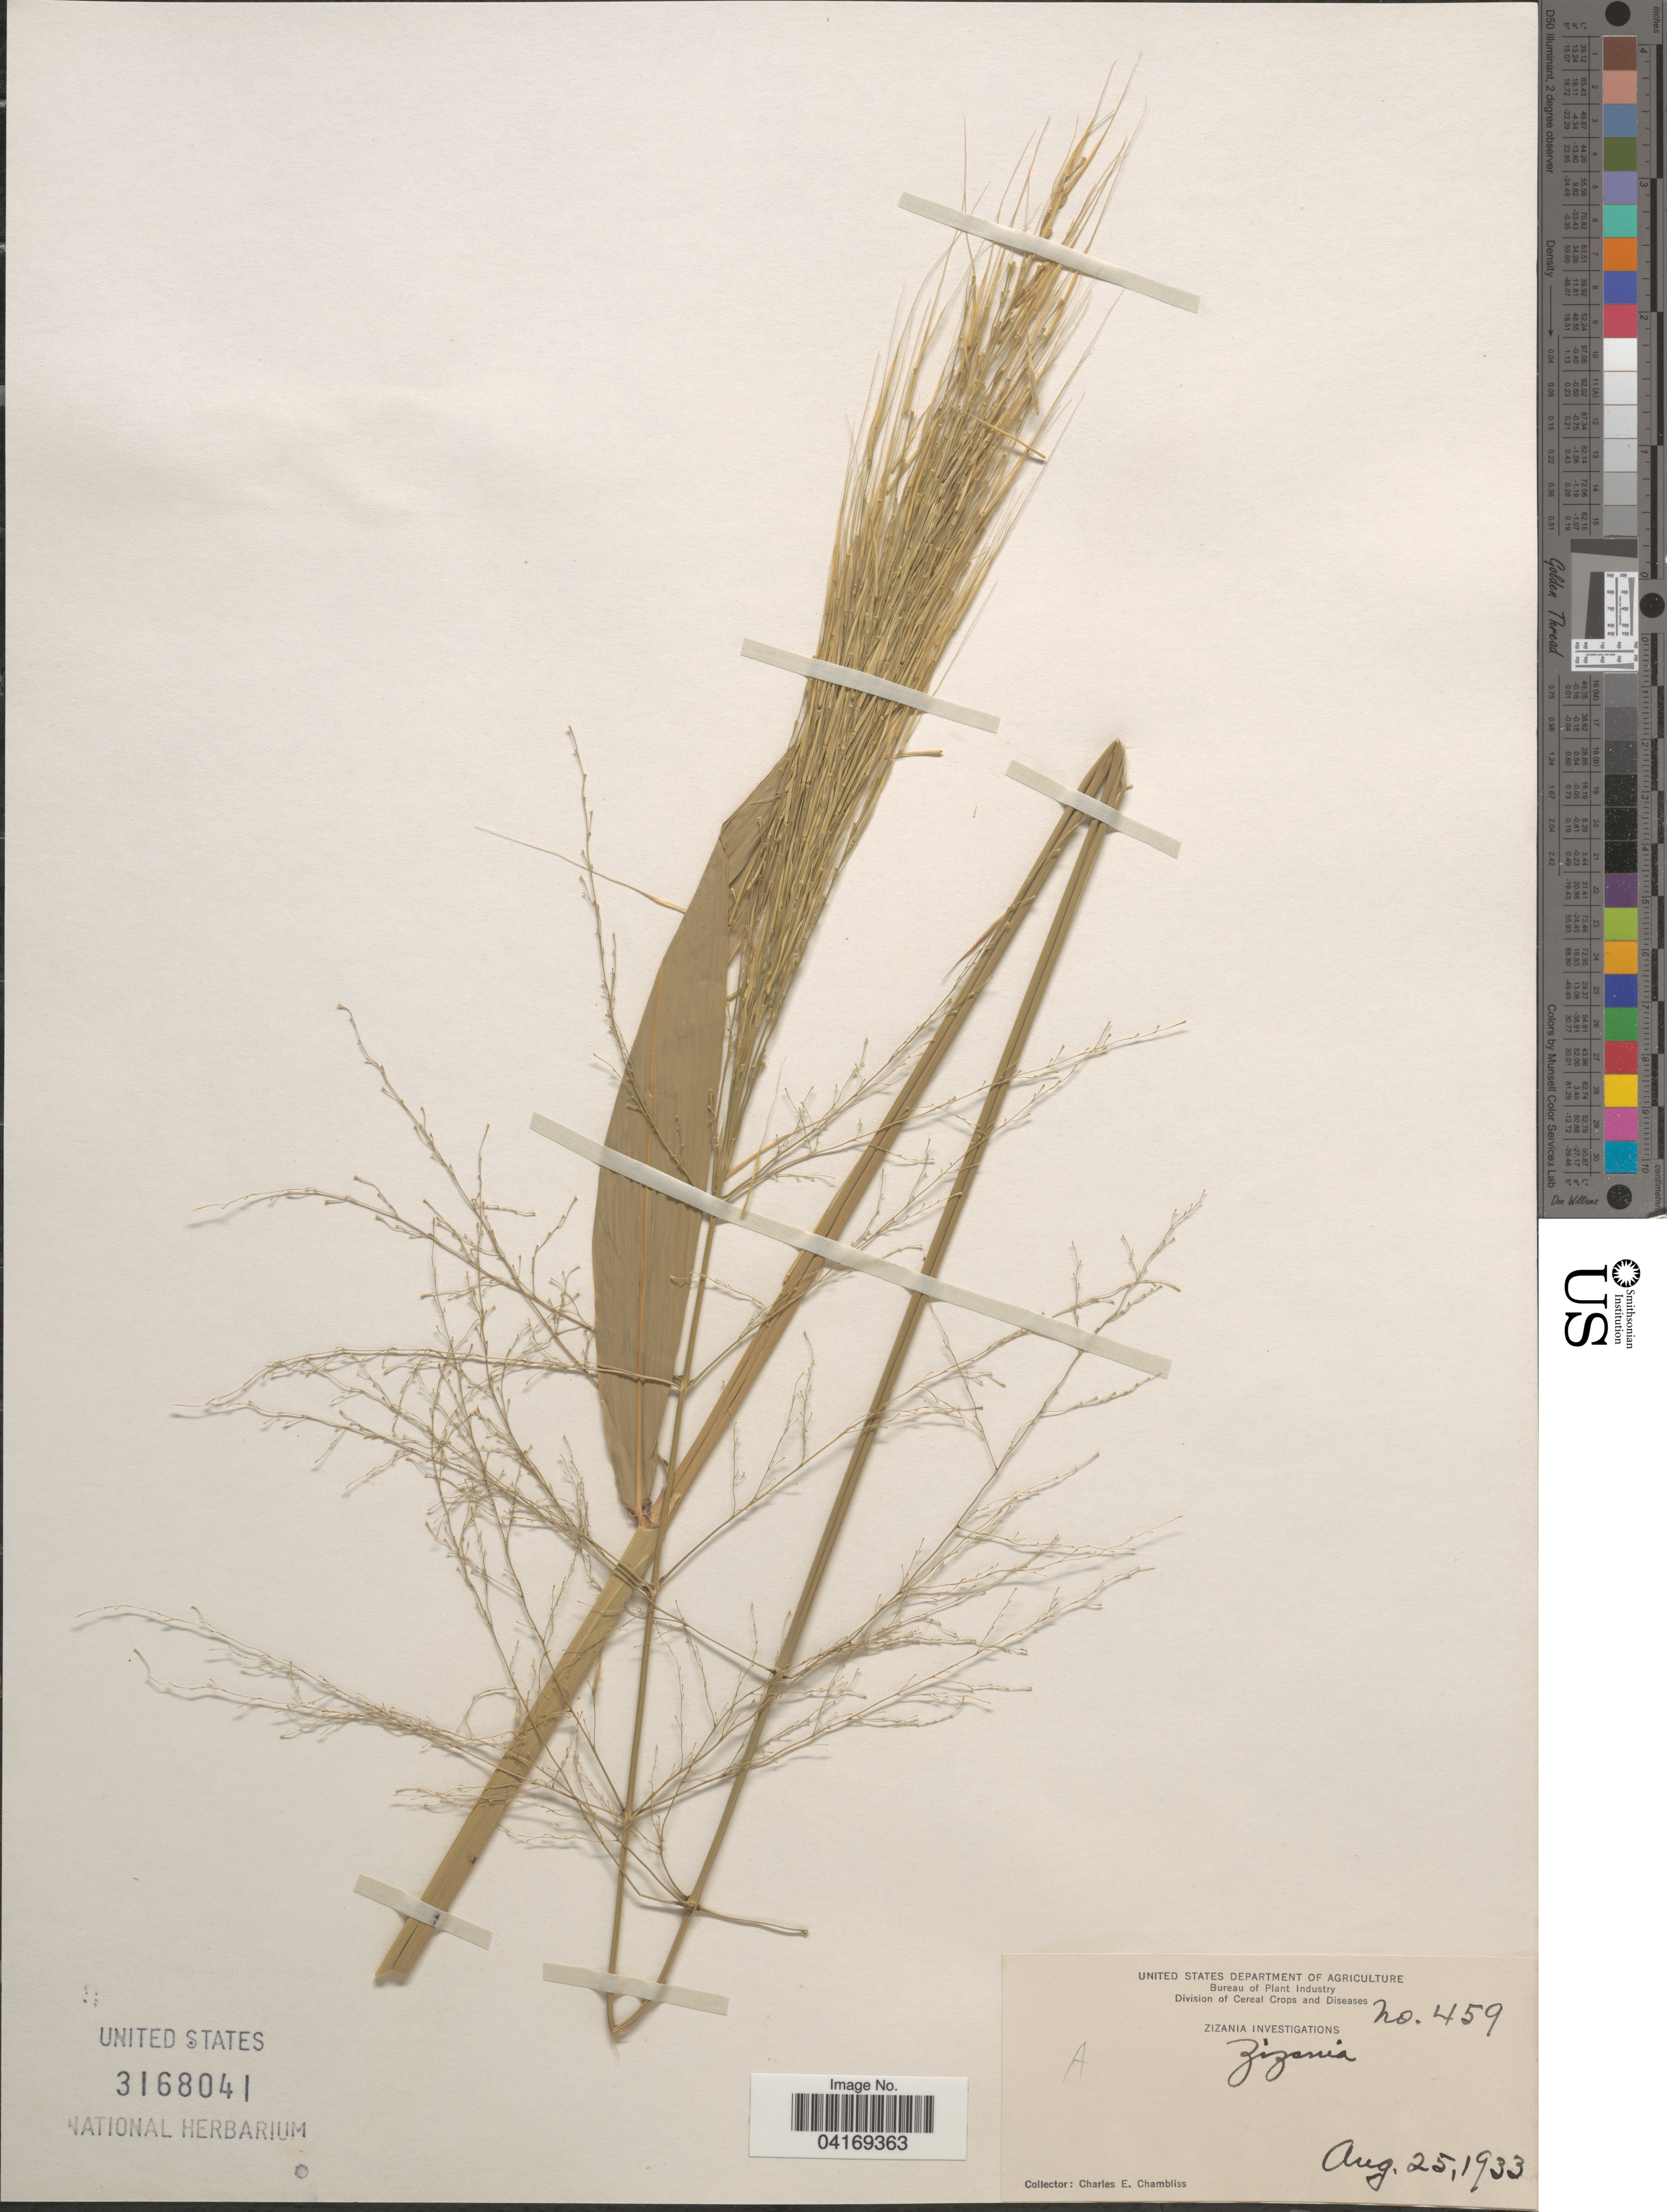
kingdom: Plantae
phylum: Tracheophyta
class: Liliopsida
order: Poales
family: Poaceae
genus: Zizania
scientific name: Zizania sp.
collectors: C. Chambliss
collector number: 459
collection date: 1933-08-25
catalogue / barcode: US 3168041